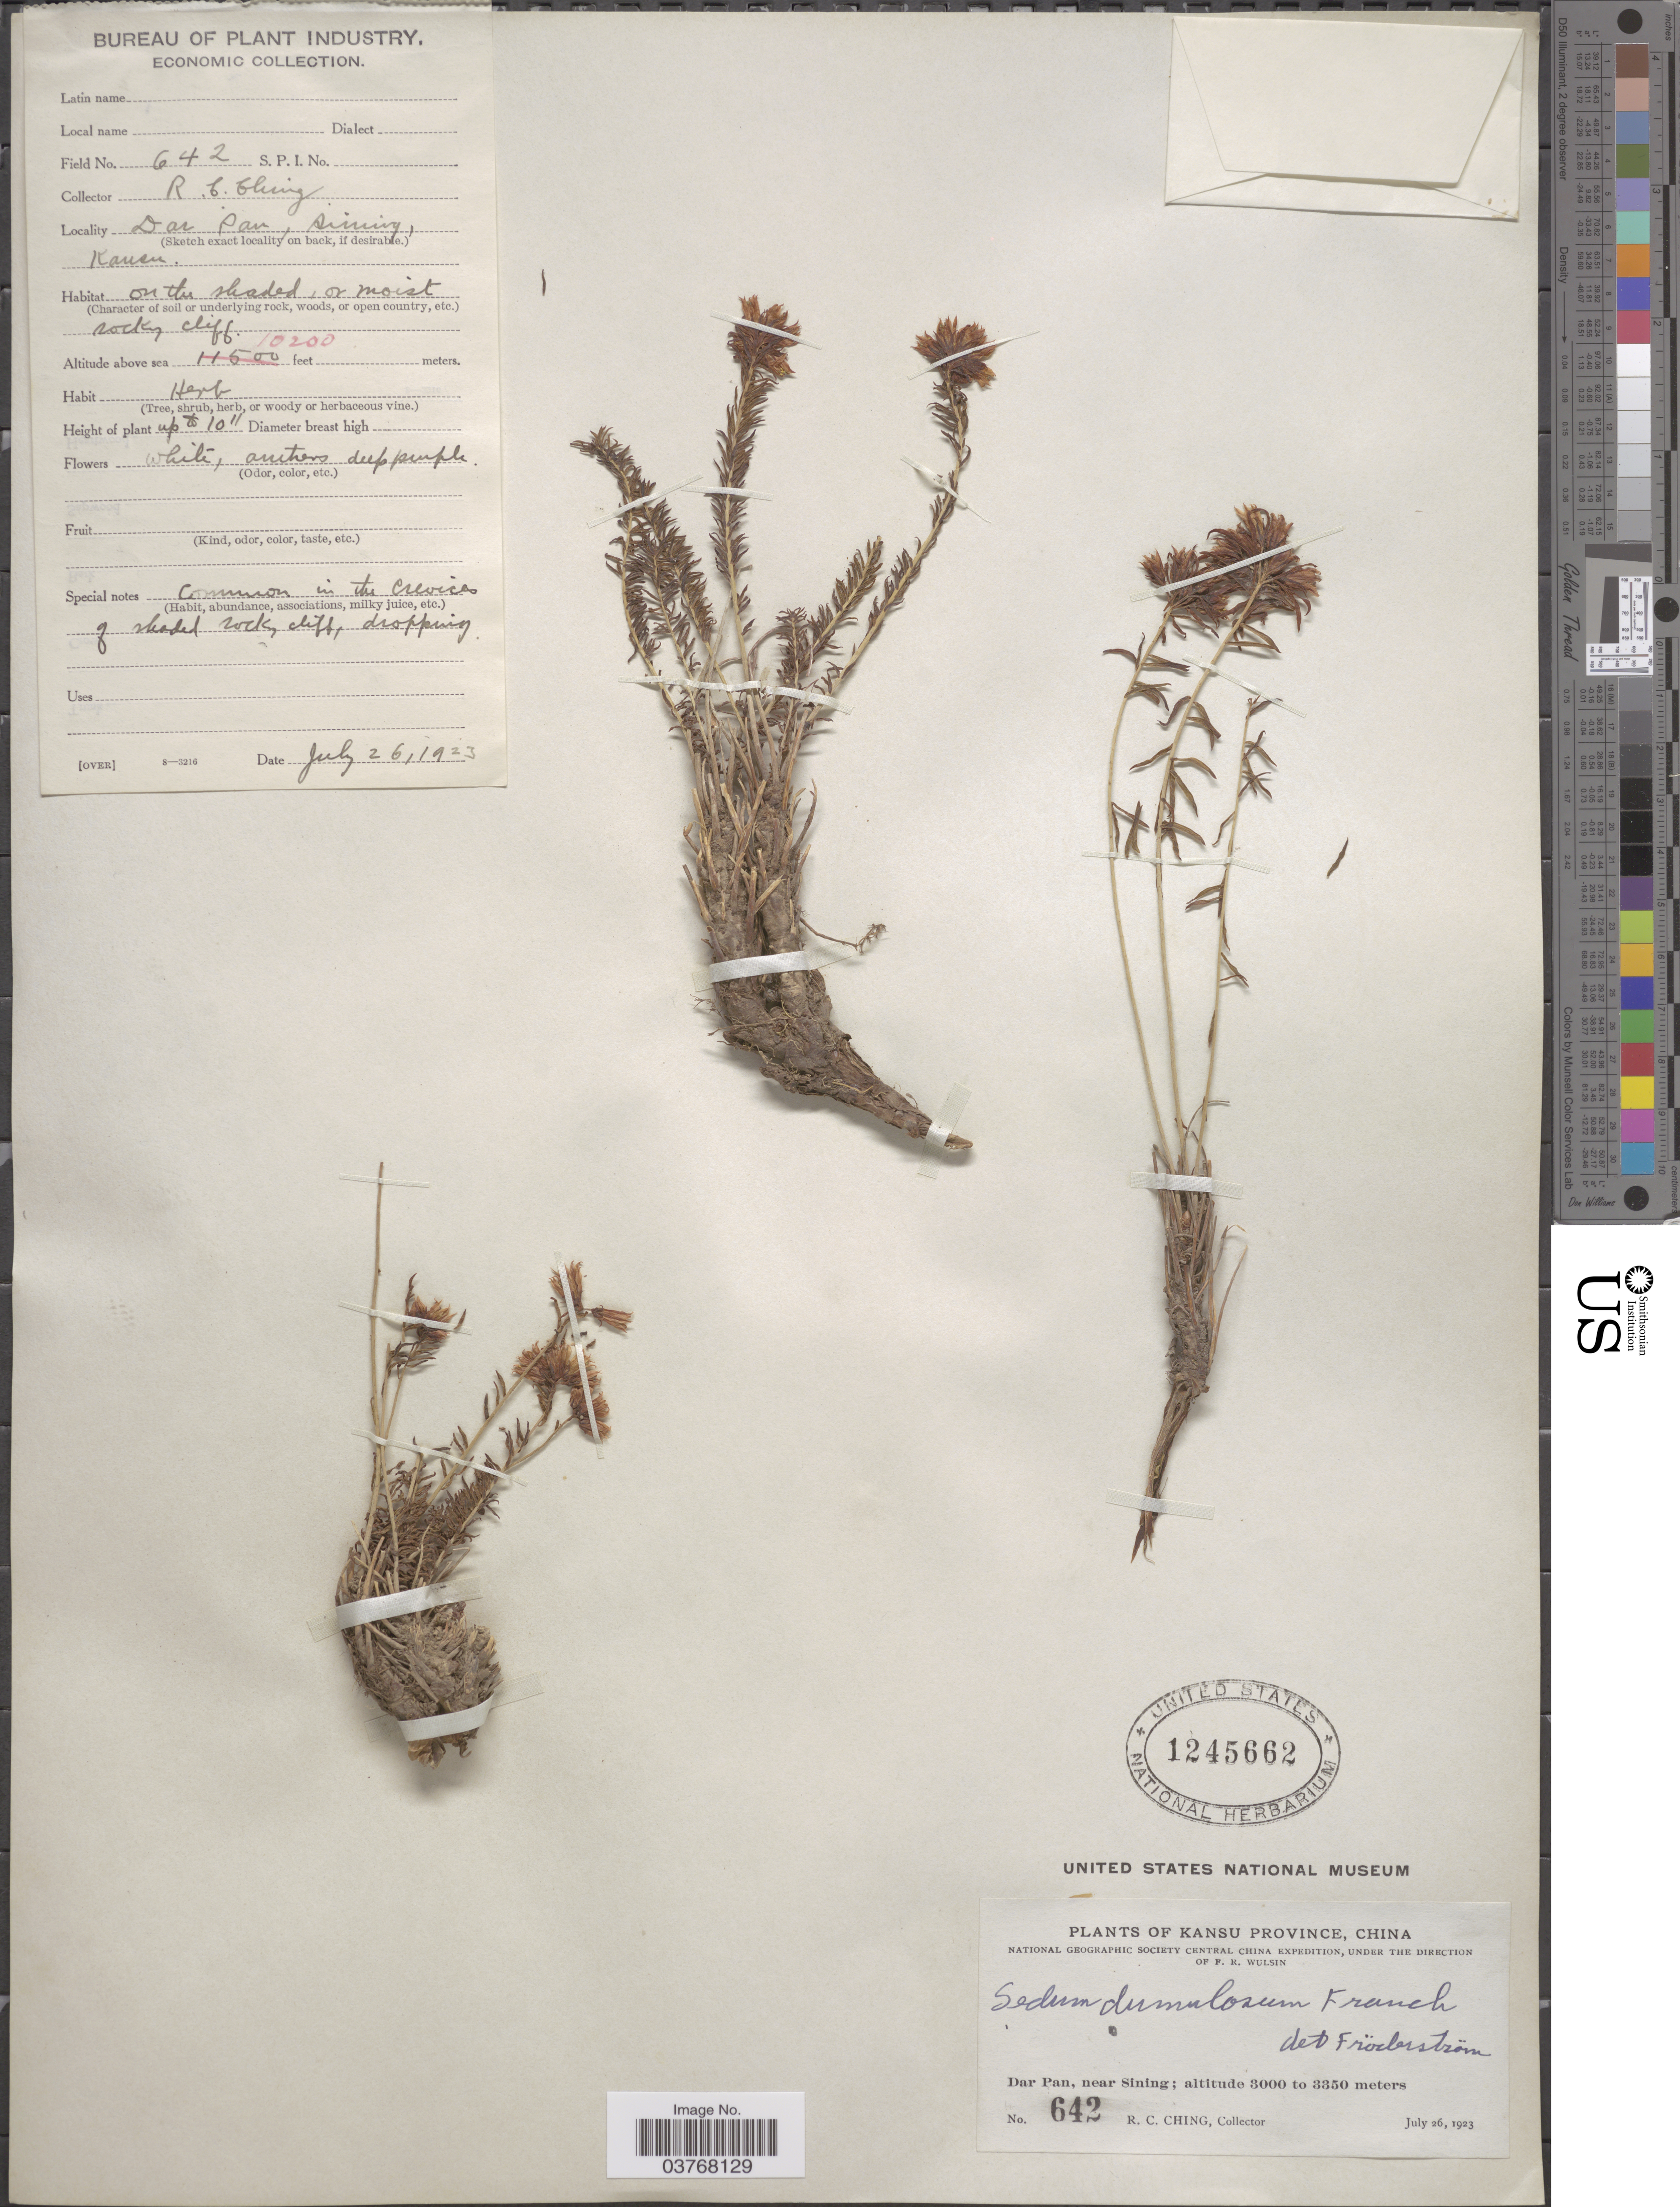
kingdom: Plantae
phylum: Tracheophyta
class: Magnoliopsida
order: Saxifragales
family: Crassulaceae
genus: Rhodiola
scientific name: Rhodiola dumulosa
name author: (Franch.) S.H. Fu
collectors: R. C. Ching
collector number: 642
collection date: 1923-07-26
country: China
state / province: Gansu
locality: Kansu Province. Dar Pan, near Sining.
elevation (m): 3109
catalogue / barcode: US 1245662